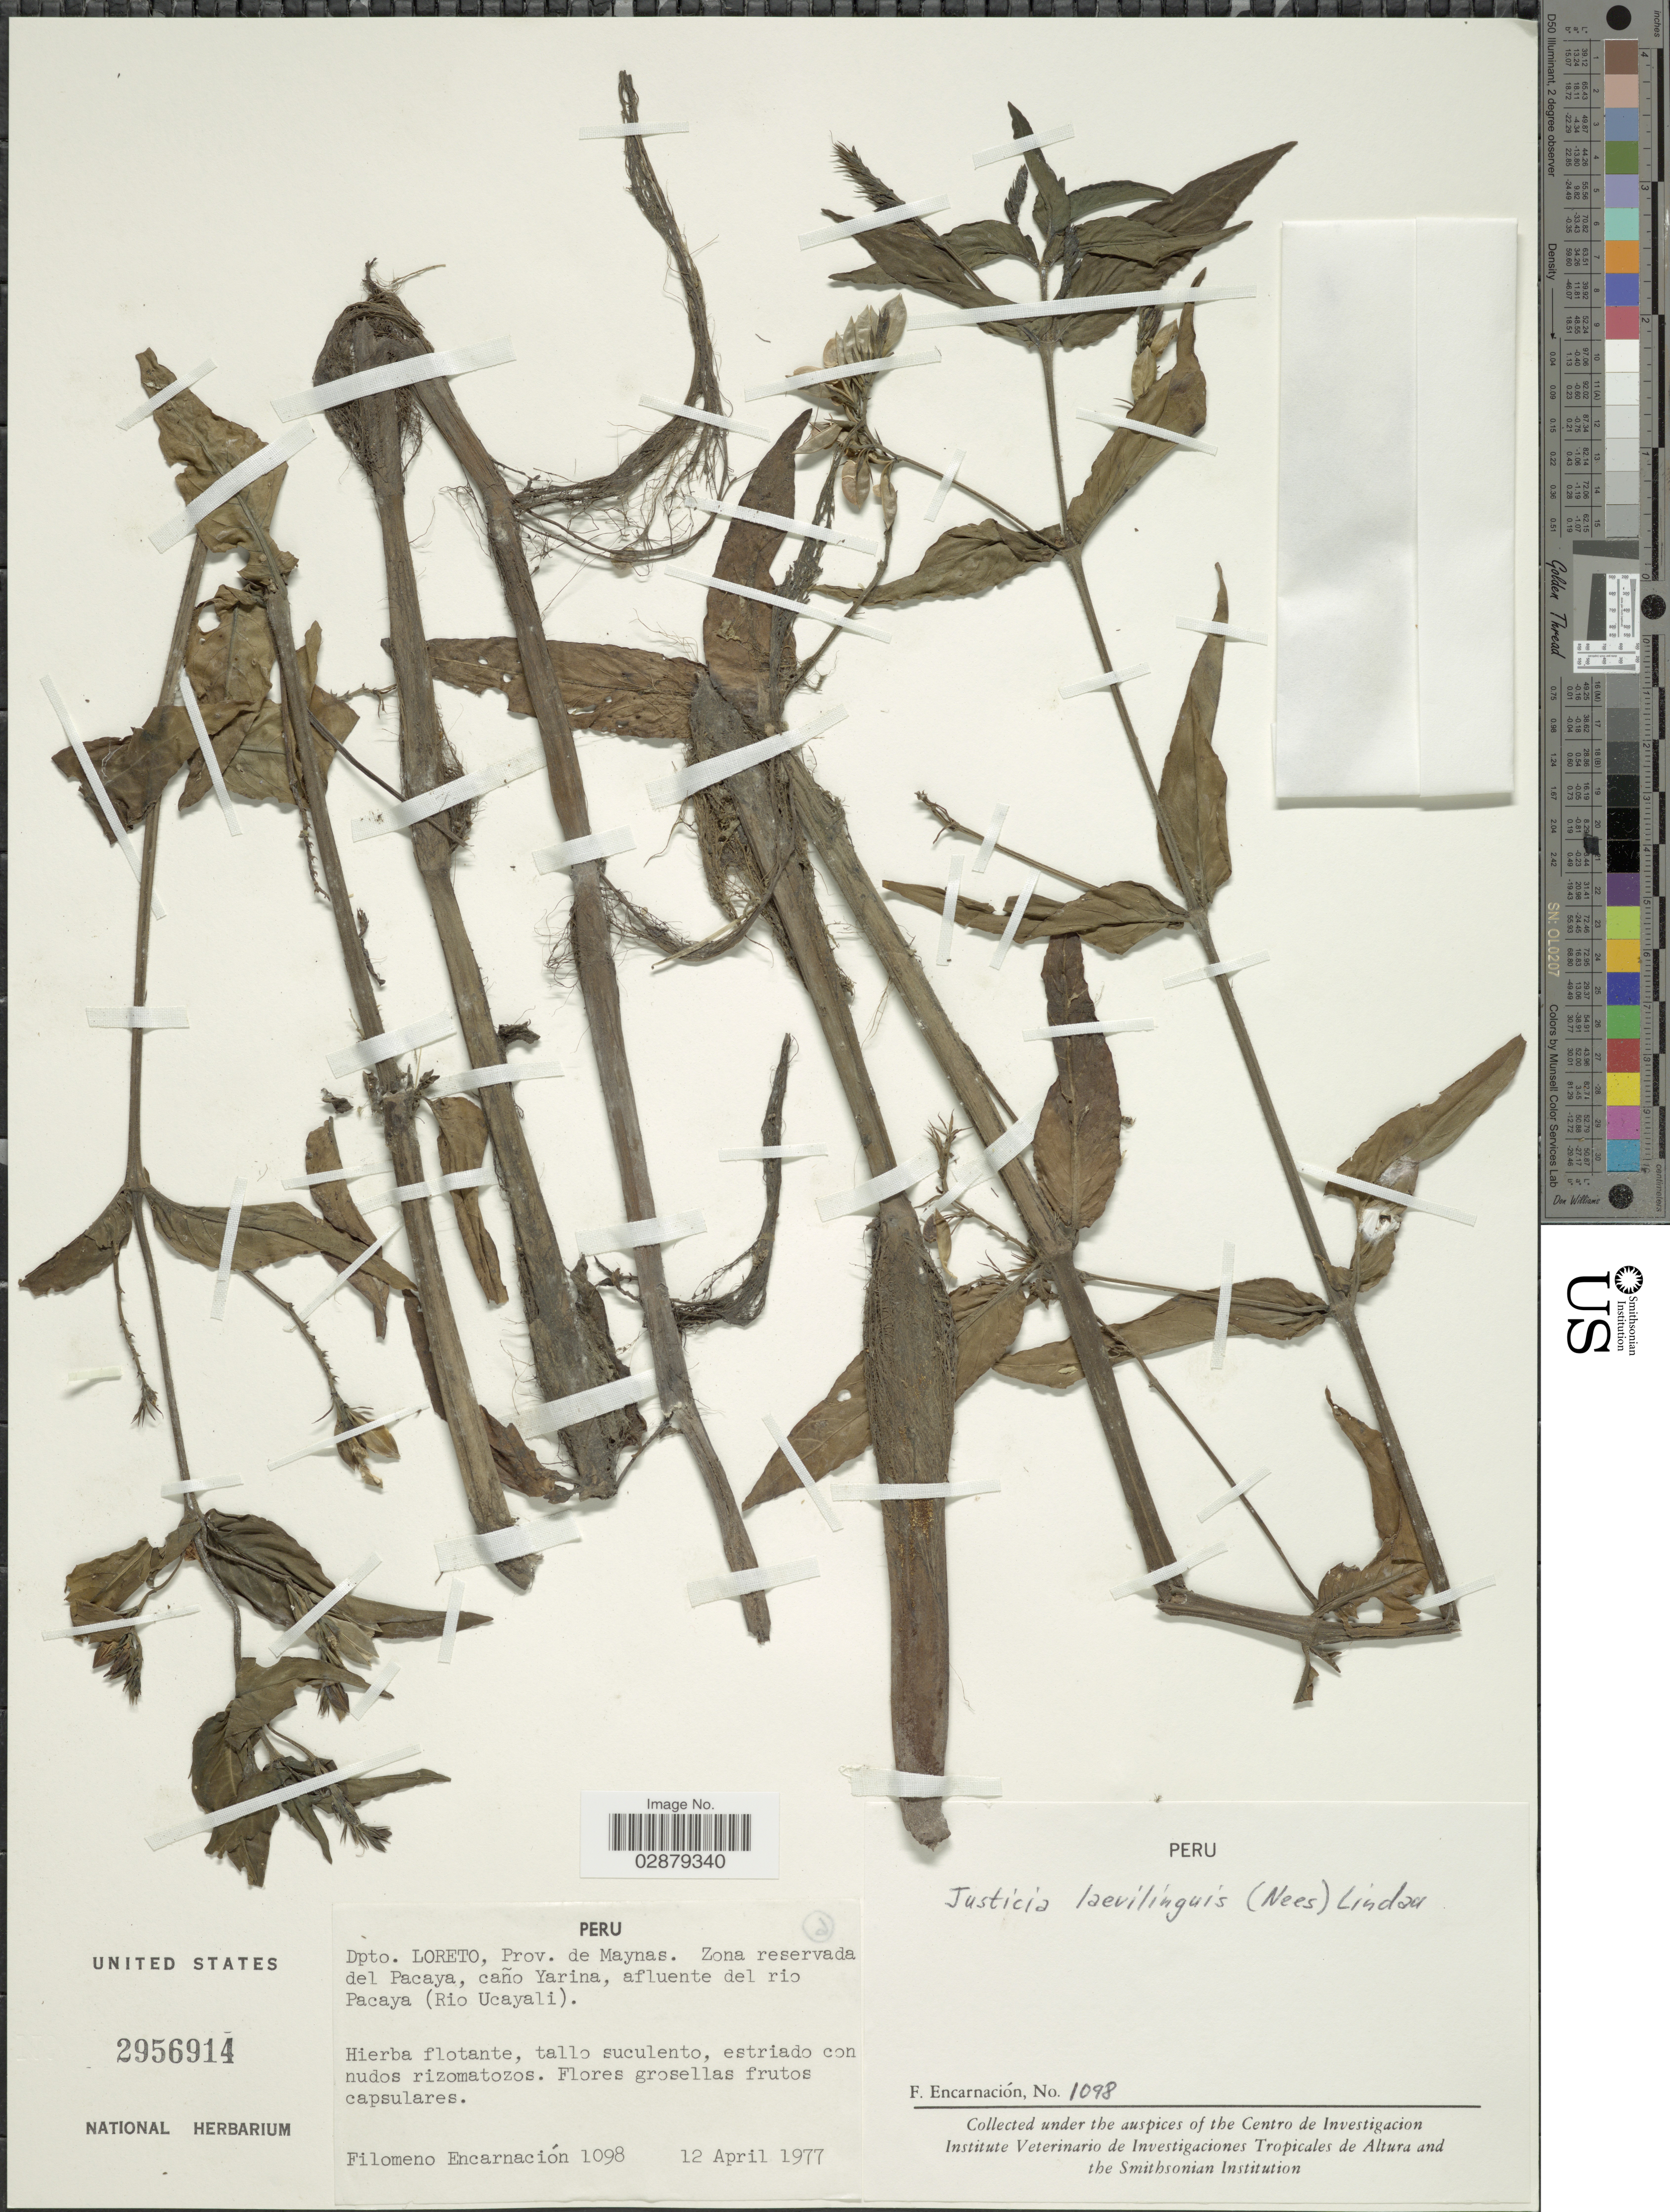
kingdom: Plantae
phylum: Tracheophyta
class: Magnoliopsida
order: Lamiales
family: Acanthaceae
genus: Justicia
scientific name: Justicia laevilinguis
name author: (Nees) Lindau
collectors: F. Encarnación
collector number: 1098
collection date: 1977-04-12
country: Peru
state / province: Loreto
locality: Dpto. Loreto, Prov. de Maynas. Zona reservada del Pacaya, caño Yarina, afluente del rio Pacaya (Rio Ucayali).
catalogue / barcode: US 2956914